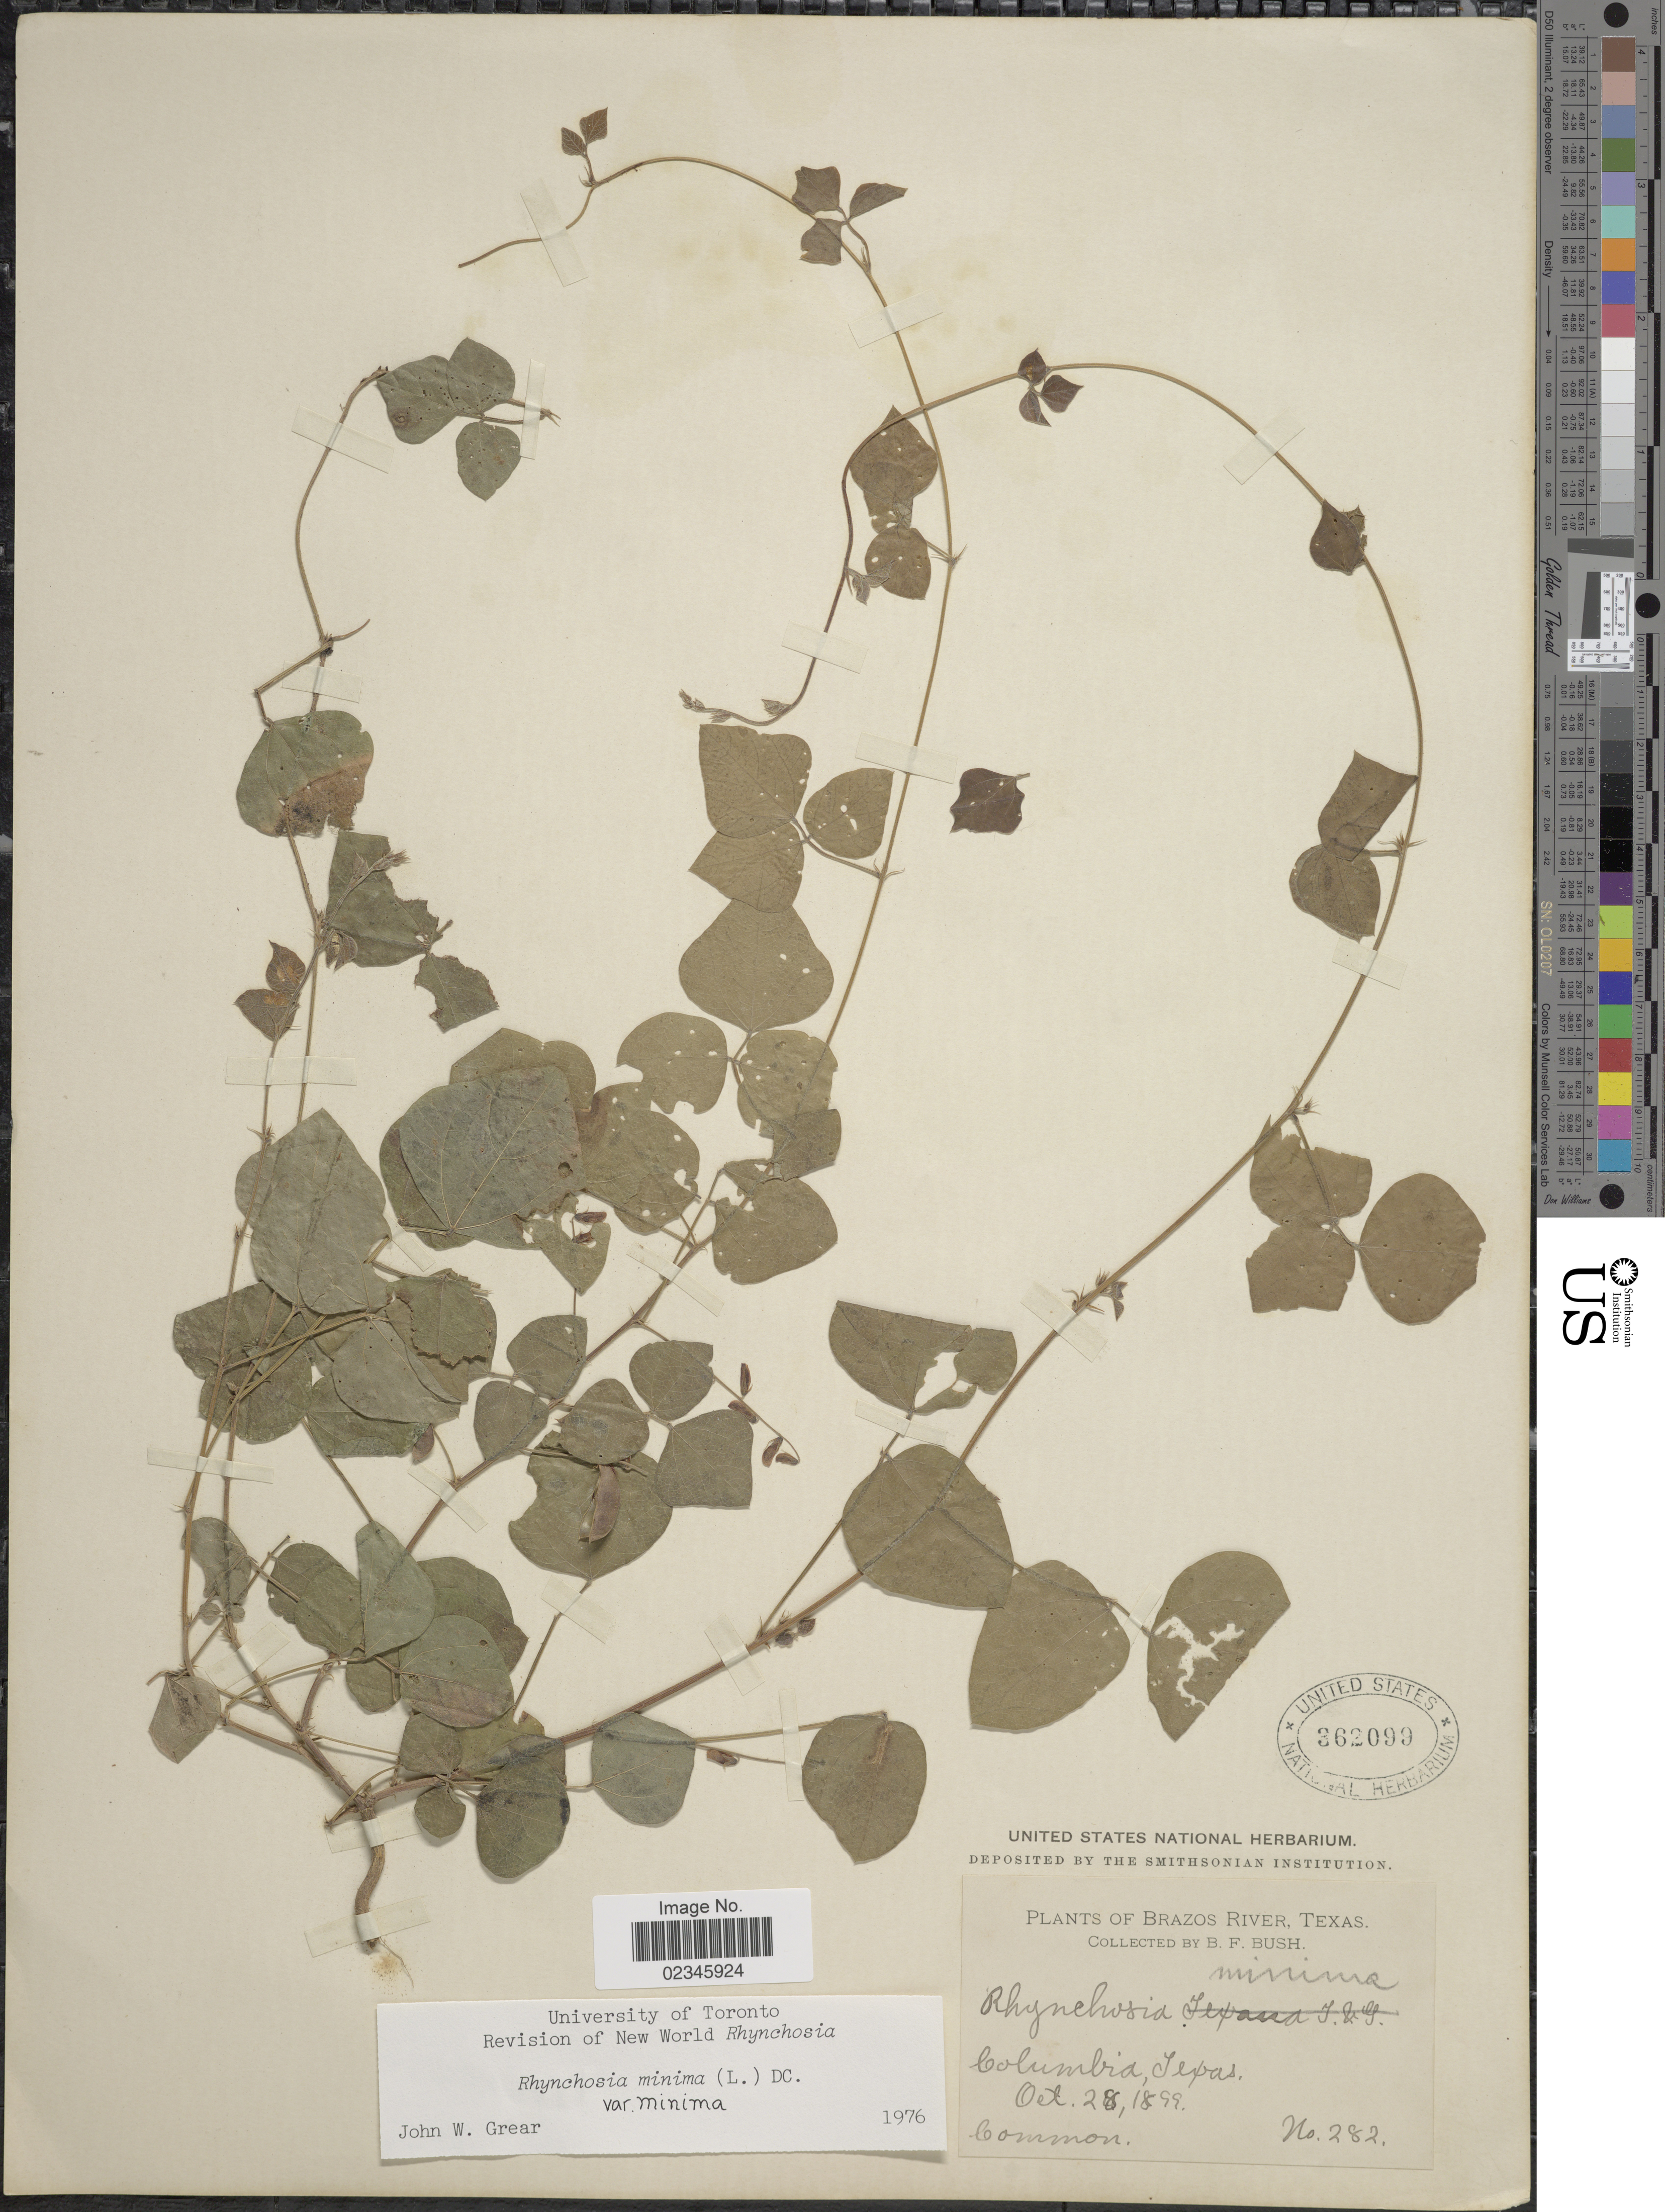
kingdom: Plantae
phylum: Tracheophyta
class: Magnoliopsida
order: Fabales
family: Fabaceae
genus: Rhynchosia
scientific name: Rhynchosia minima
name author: (L.) DC.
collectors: B. F. Bush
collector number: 282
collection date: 1899-10-28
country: United States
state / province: Texas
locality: Brazos River, Columbia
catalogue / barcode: US 362099